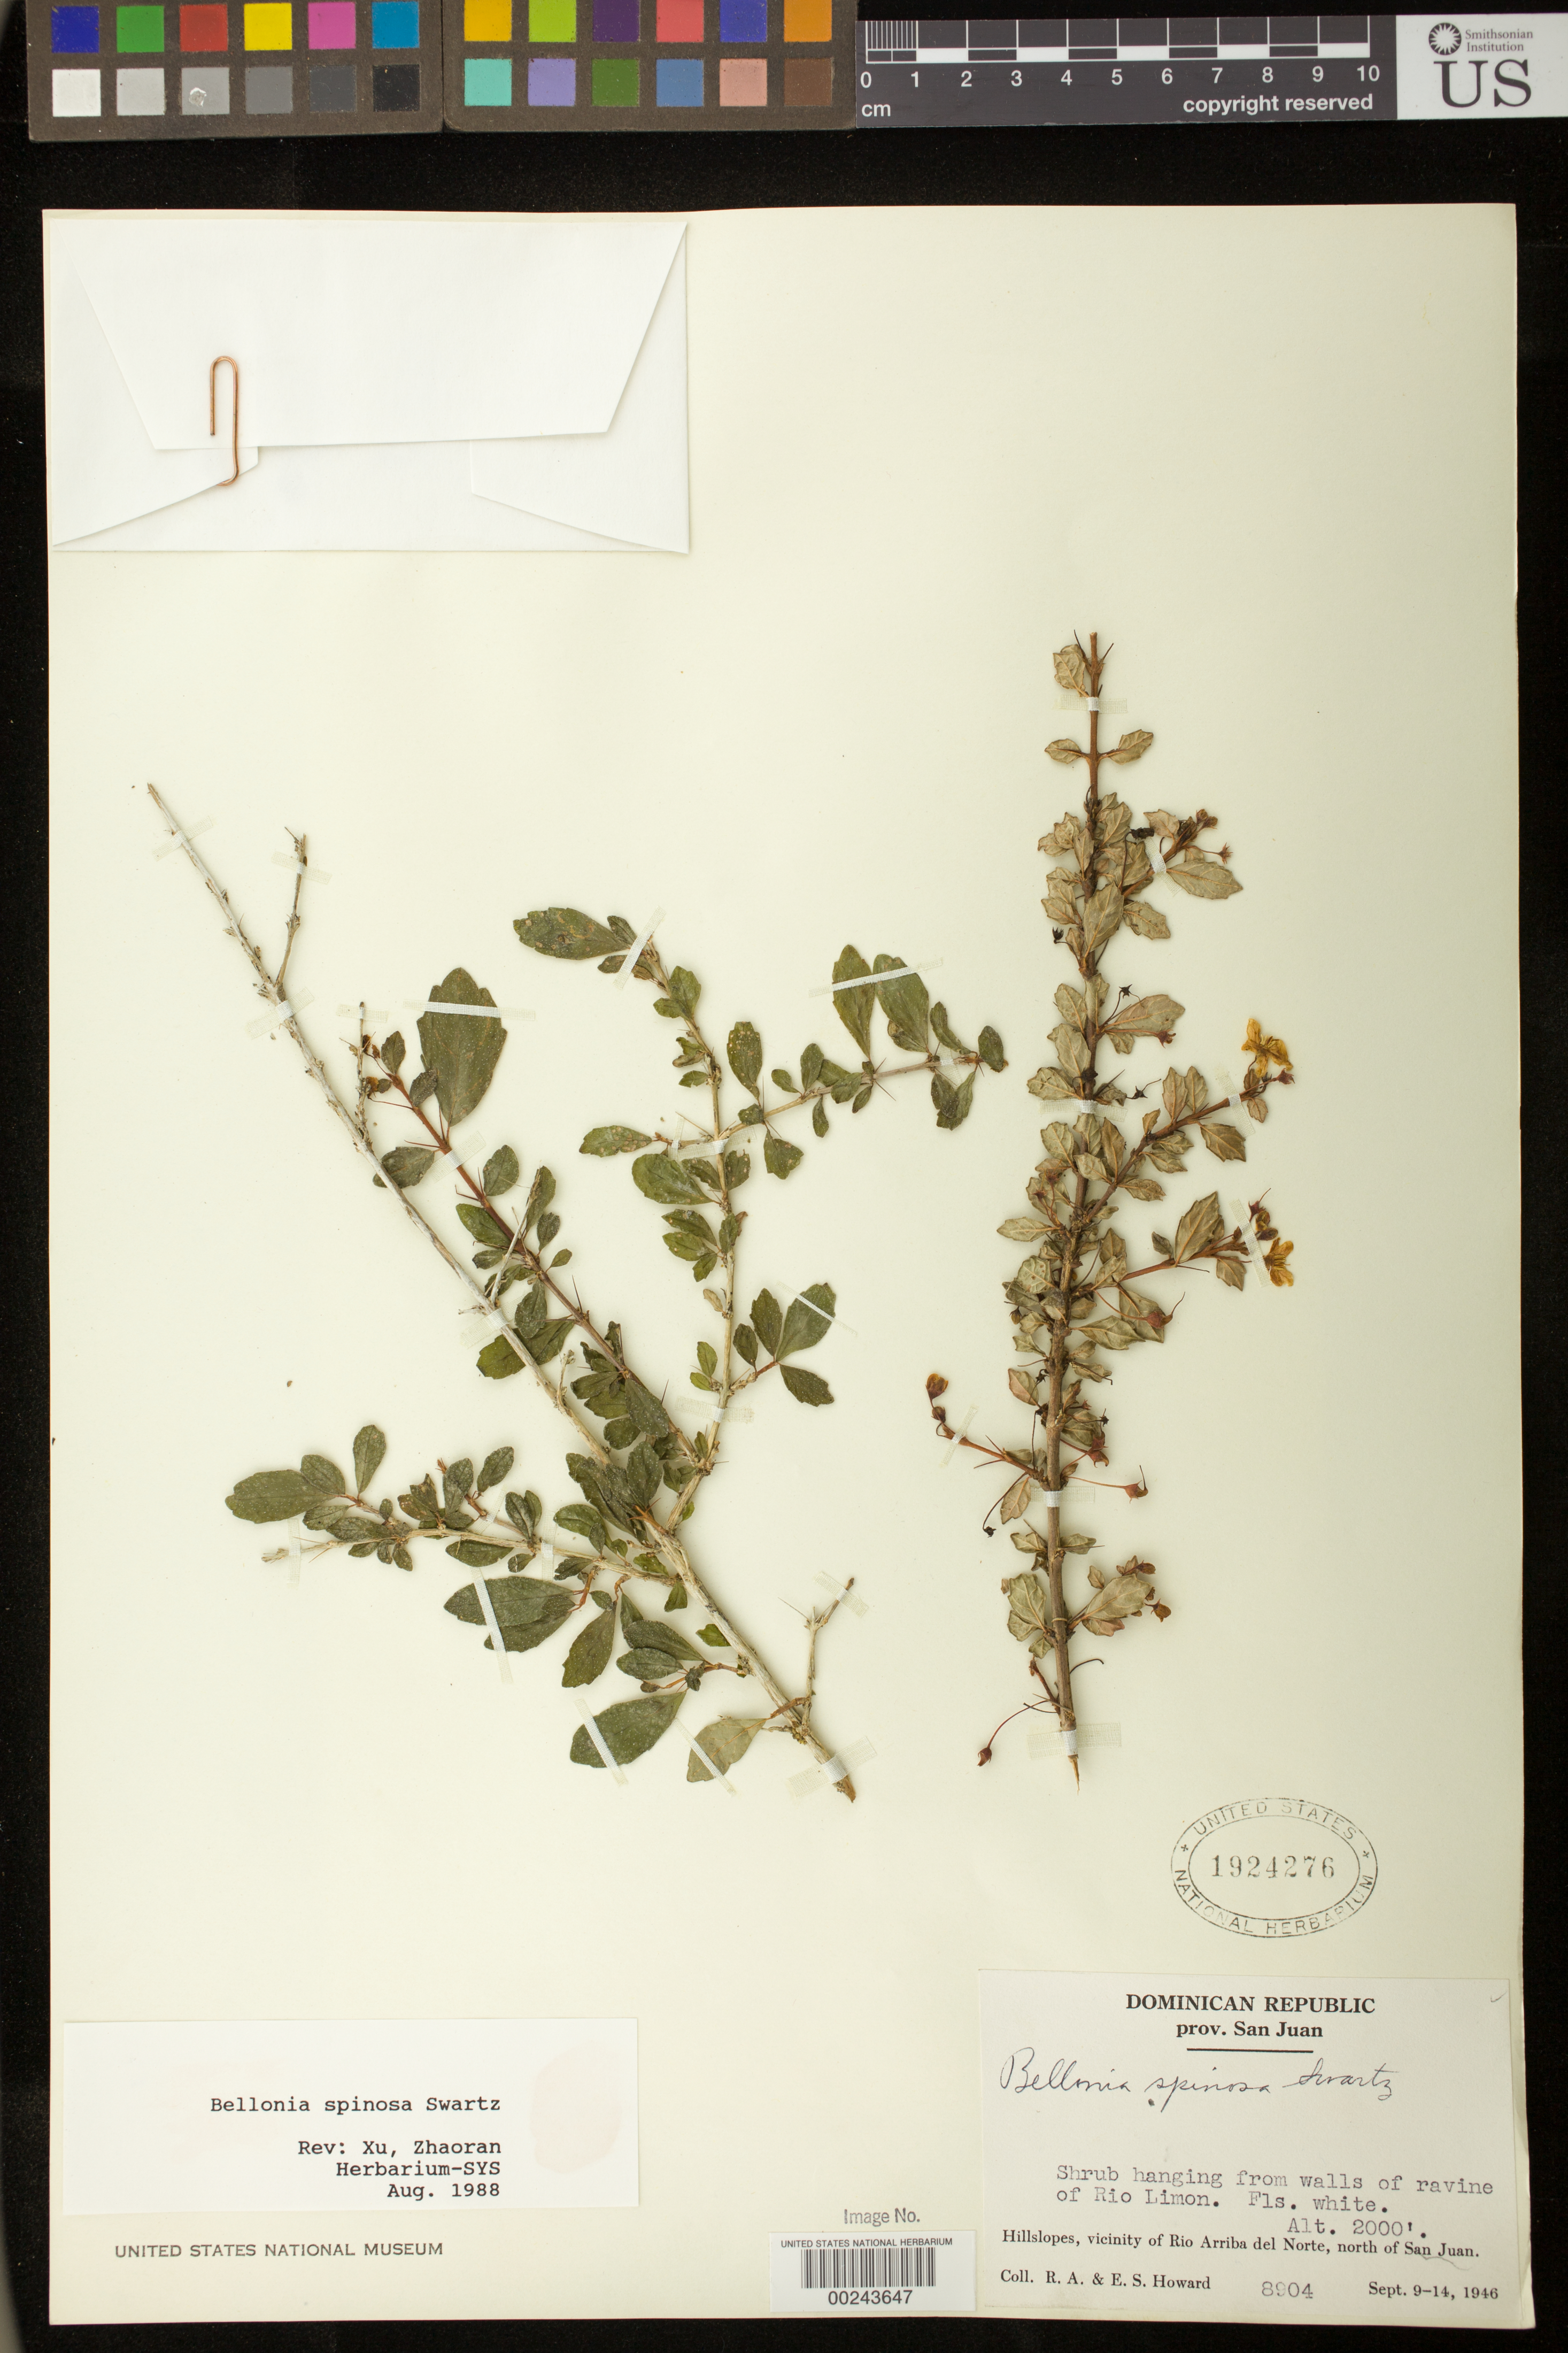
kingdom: Plantae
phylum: Tracheophyta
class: Magnoliopsida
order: Lamiales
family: Gesneriaceae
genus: Bellonia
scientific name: Bellonia spinosa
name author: Sw.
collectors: R. A. Howard & E. S. Howard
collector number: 8904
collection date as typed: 9-14 Sep 1946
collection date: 1946-09-09/1946-09-14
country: Dominican Republic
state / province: San Juan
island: Hispaniola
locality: Vicinity of Rio Arriba del Norte, N of San Juan, Rio Limon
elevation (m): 610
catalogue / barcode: US 1924276